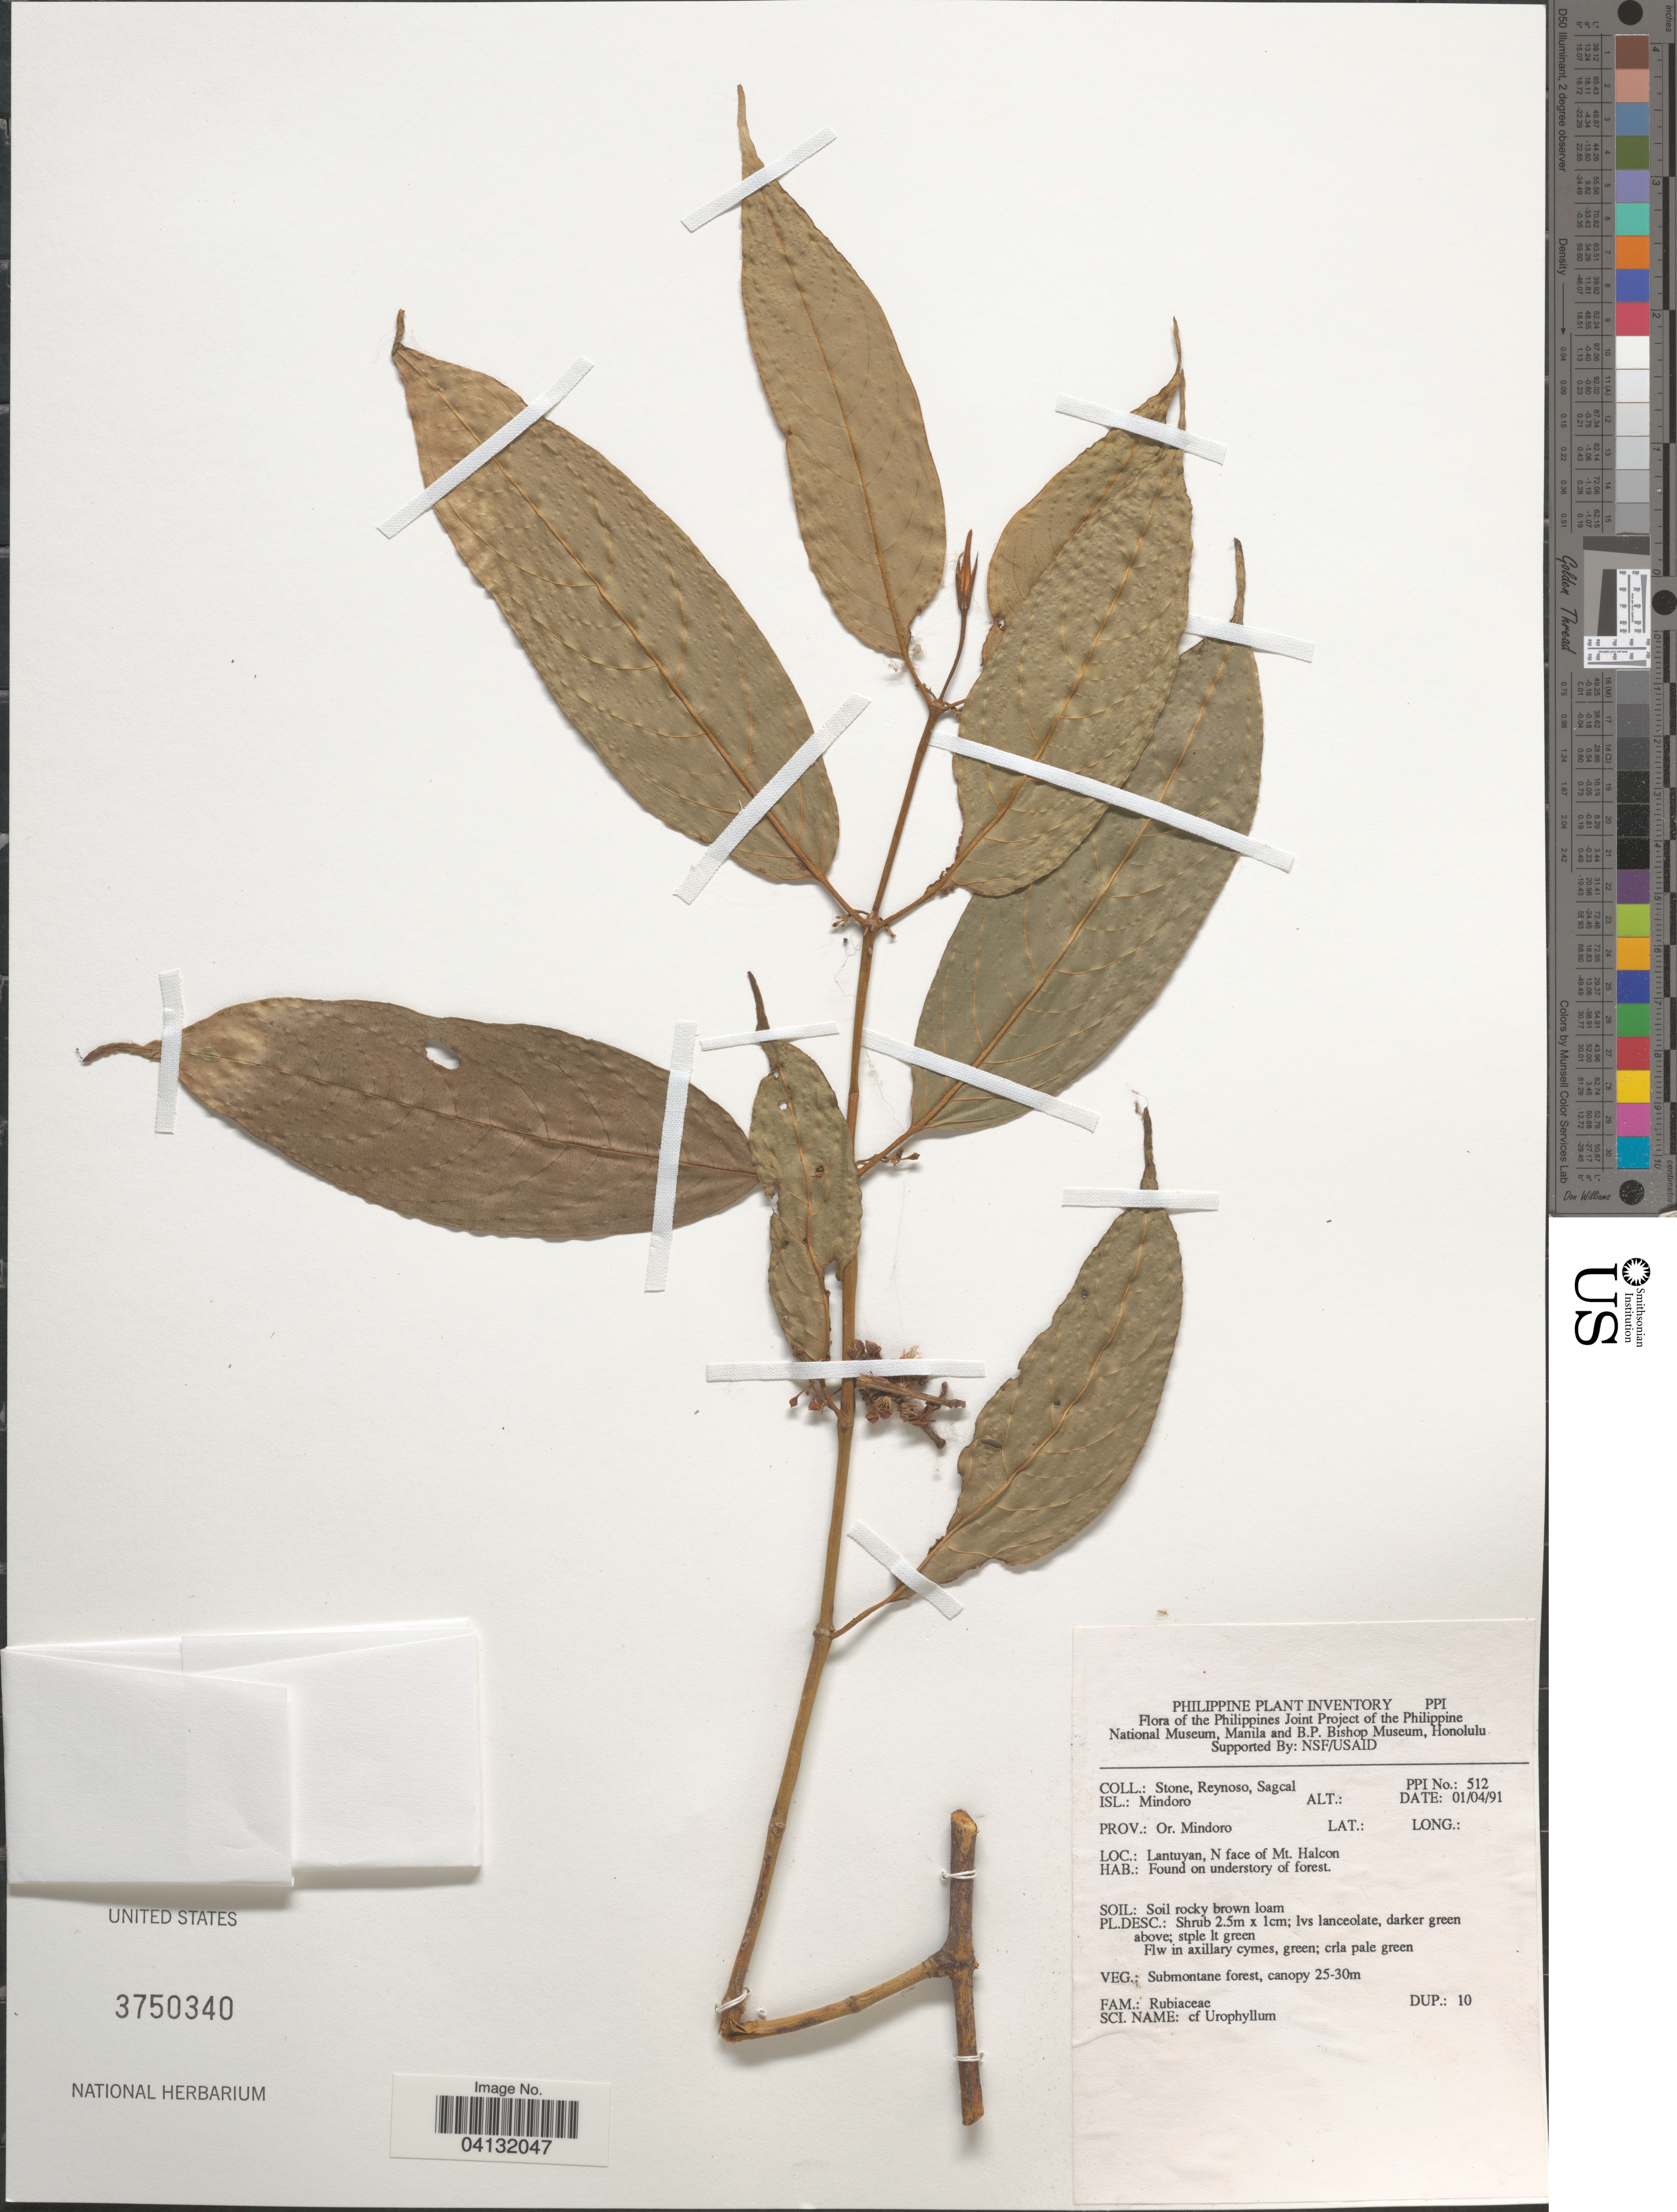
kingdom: Plantae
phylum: Tracheophyta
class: Magnoliopsida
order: Gentianales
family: Rubiaceae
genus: Urophyllum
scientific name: Urophyllum sp.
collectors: -. Stone, E. Reynoso & E. Sagcal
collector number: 512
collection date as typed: Transcribed d/m/y: 1/4/91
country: Philippines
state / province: Mimaropa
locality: Isl.: Mindoro. Prov.: Or. Mindoro. Lantuyan, N face of Mt. Halcon.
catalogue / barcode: US 3750340